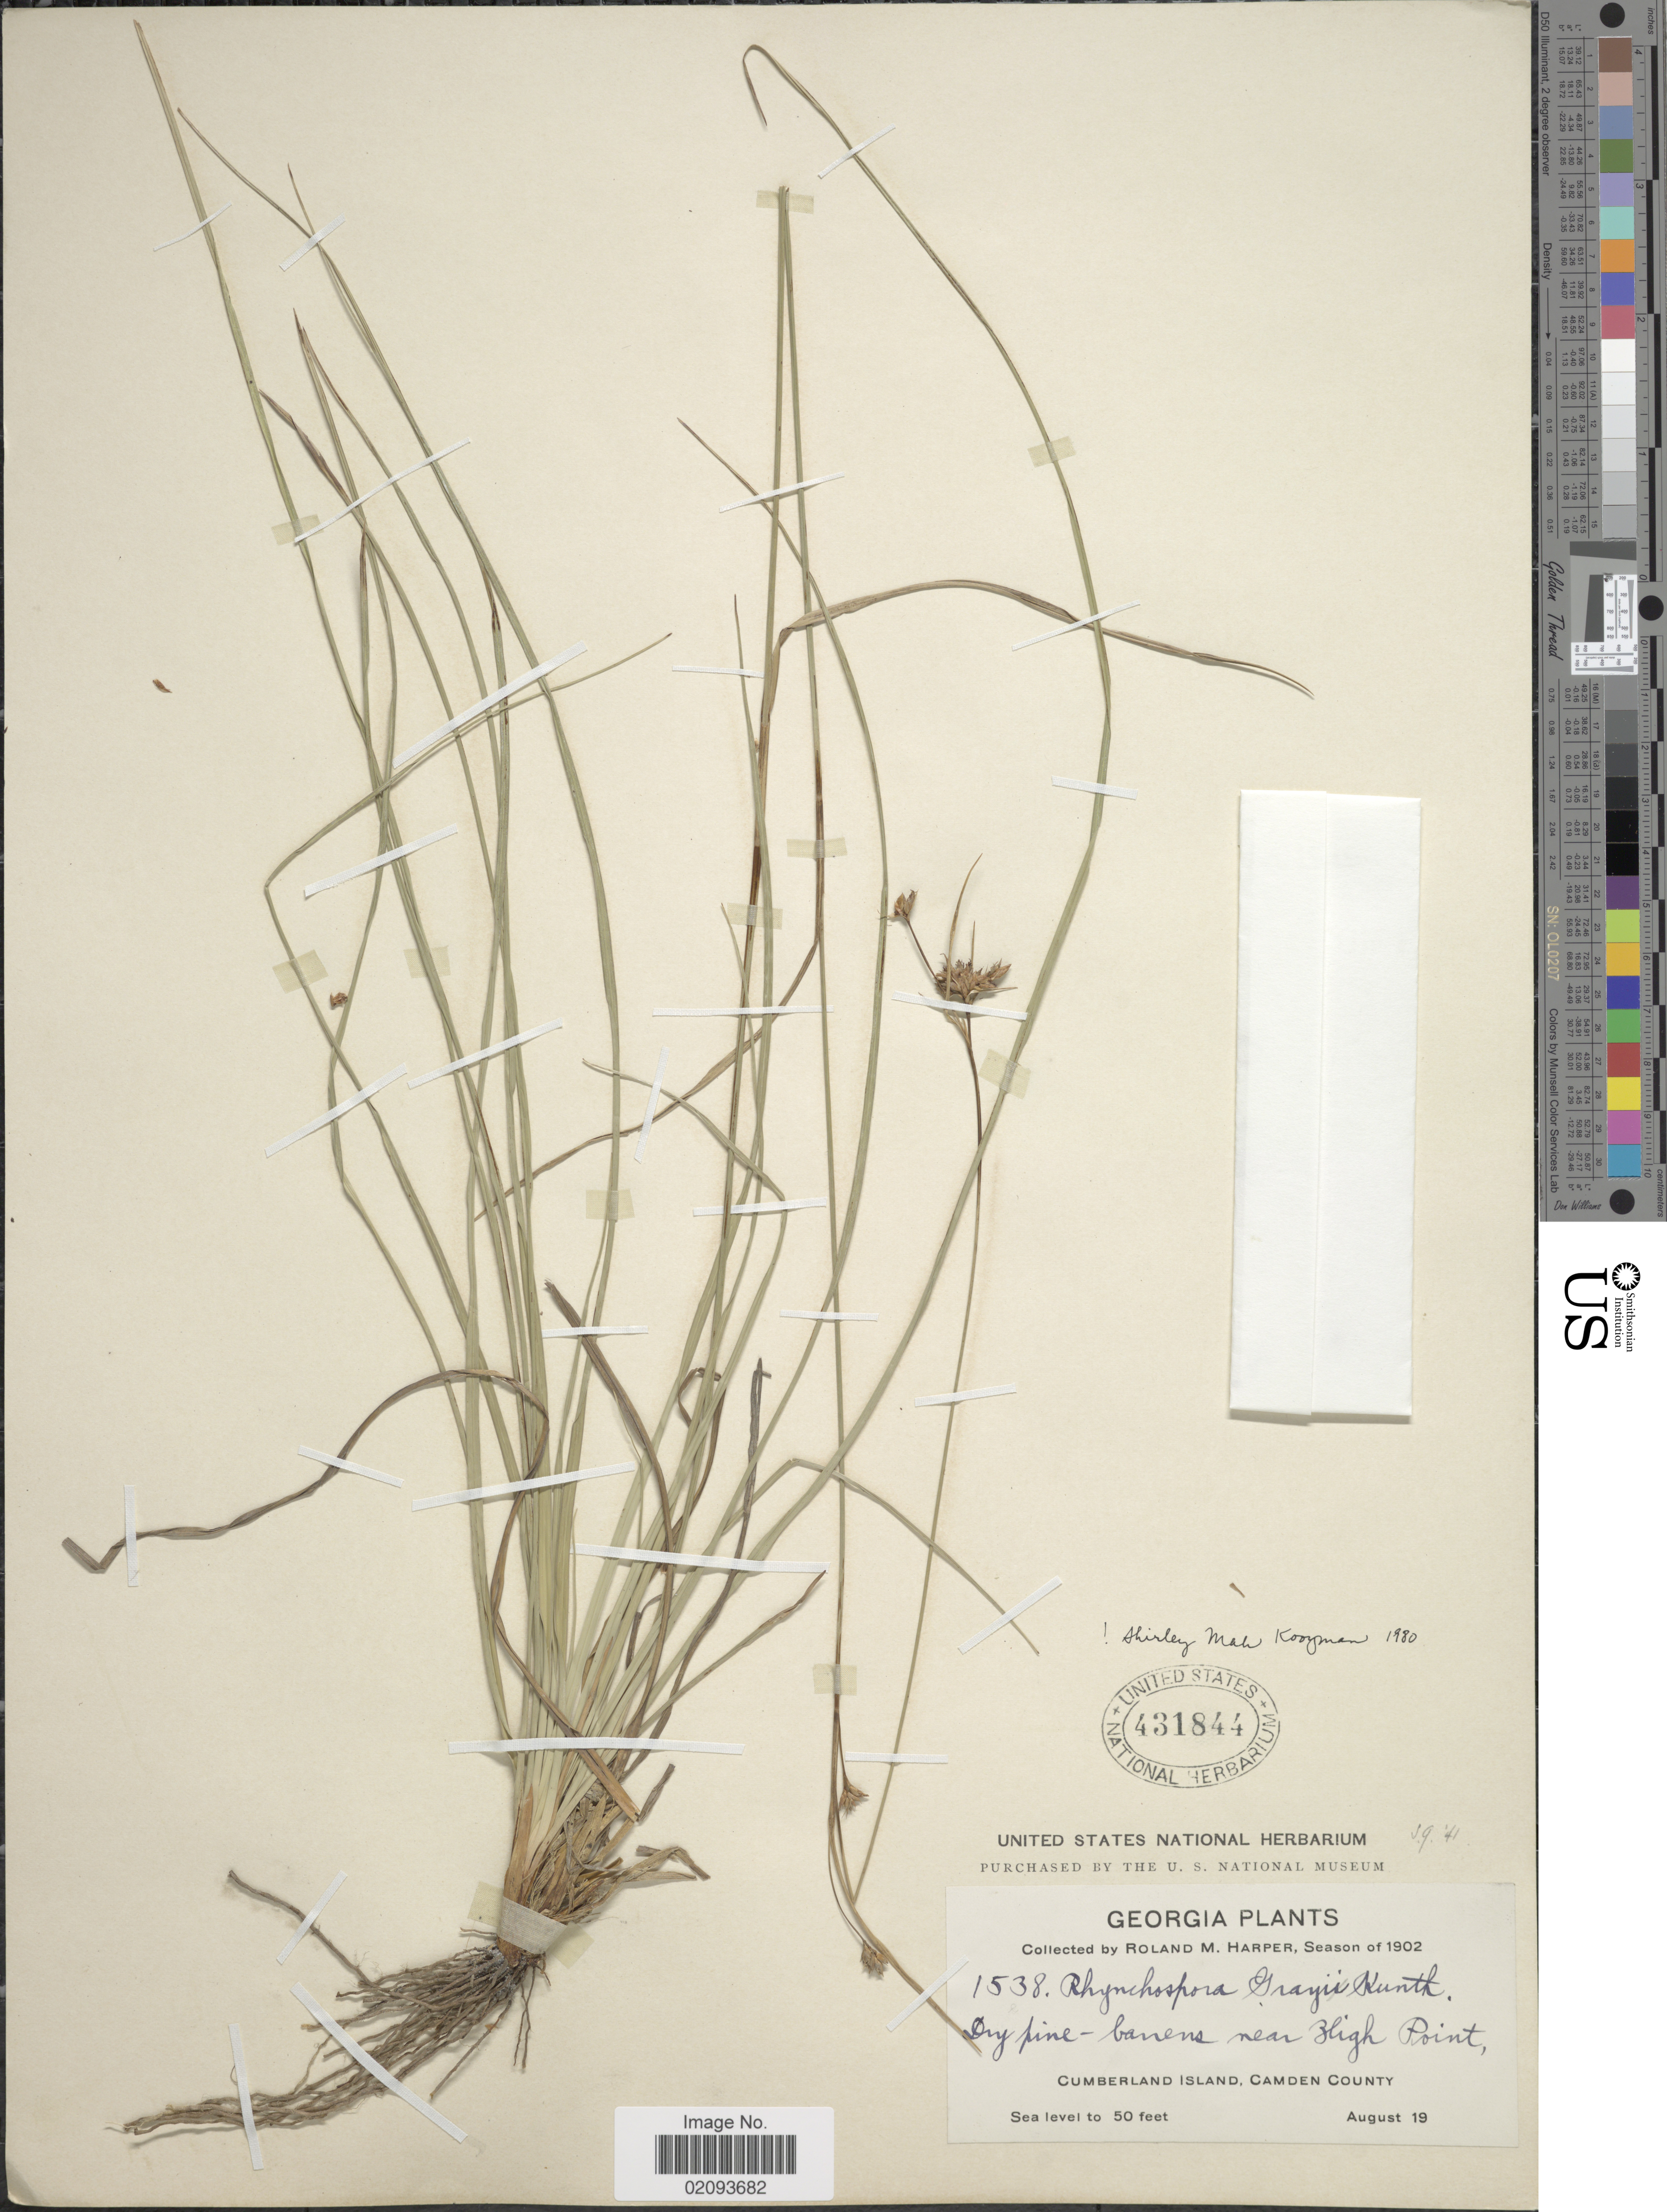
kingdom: Plantae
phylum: Tracheophyta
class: Liliopsida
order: Poales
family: Cyperaceae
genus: Rhynchospora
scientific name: Rhynchospora grayi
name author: Kunth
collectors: R. M. Harper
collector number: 1538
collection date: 1902-08-19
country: United States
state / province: Georgia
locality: Dry pine-barrens near High Point, Cumberland Island, Camden County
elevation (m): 15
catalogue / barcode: US 431844